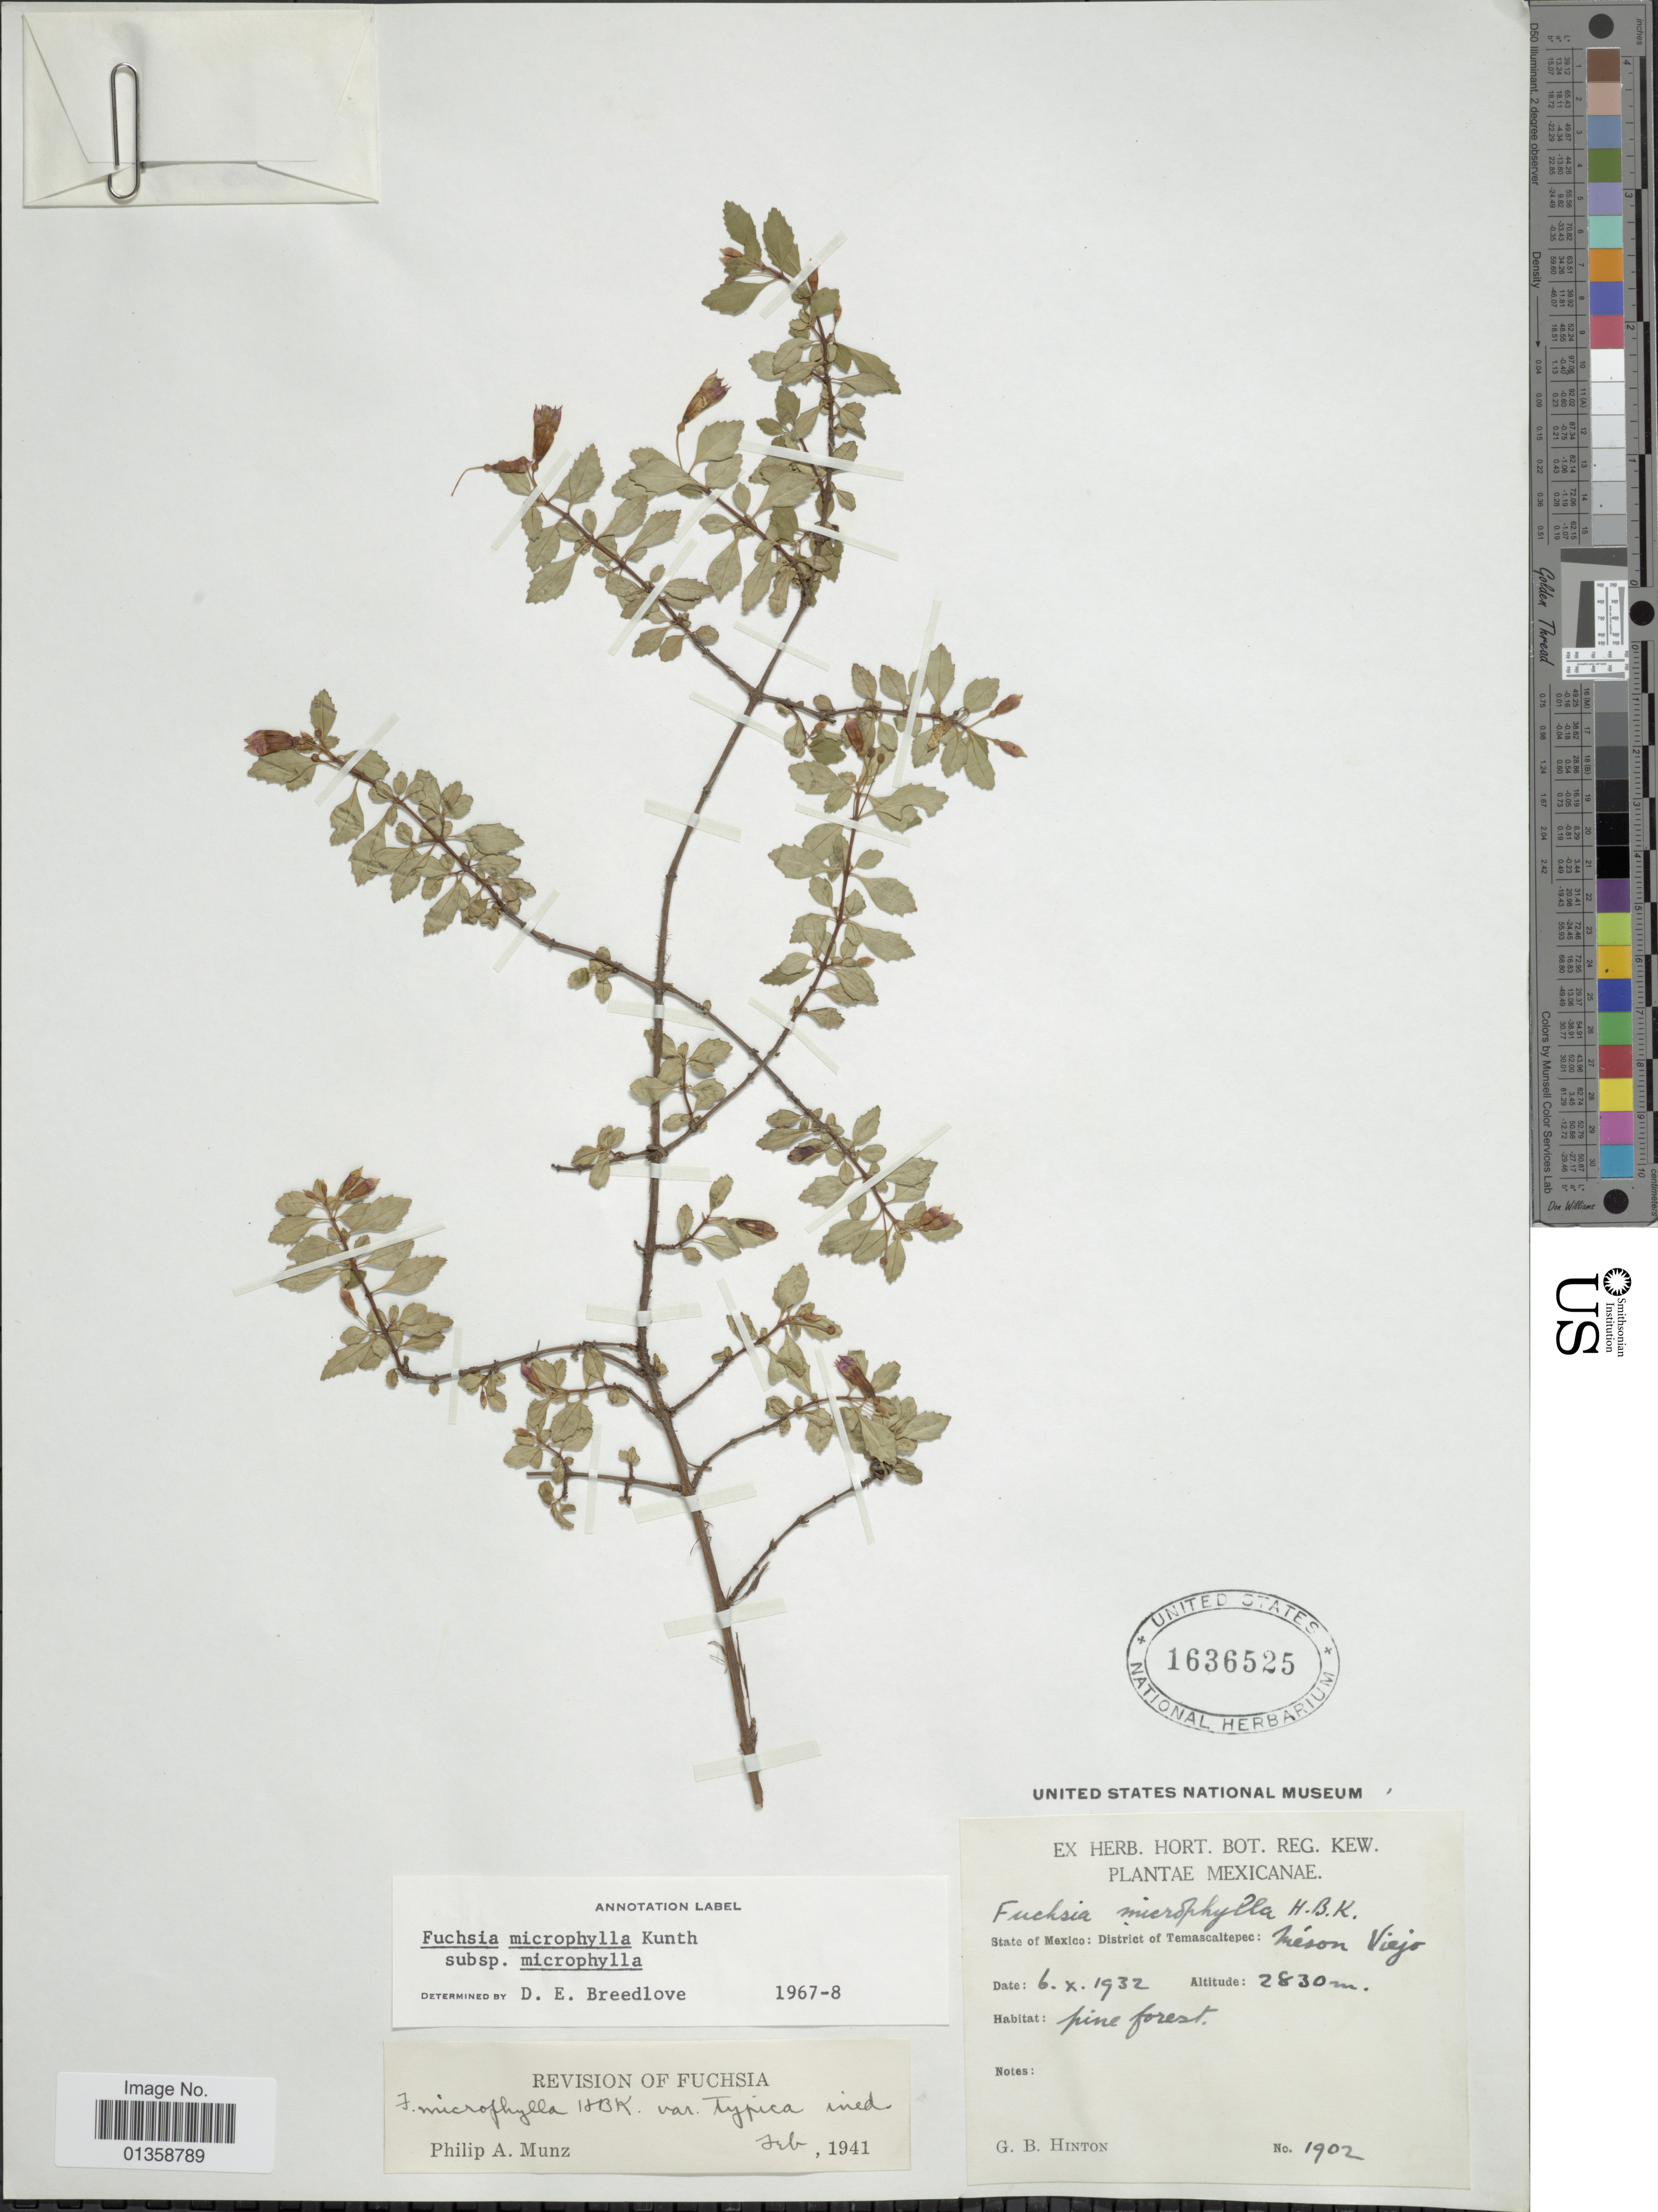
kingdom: Plantae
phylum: Tracheophyta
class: Magnoliopsida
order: Myrtales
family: Onagraceae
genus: Fuchsia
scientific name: Fuchsia microphylla subsp. microphylla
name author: Kunth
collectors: G. B. Hinton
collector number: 1902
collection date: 1932-10-06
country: Mexico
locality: District of Temascaltepec: Méson Viejo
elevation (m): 2830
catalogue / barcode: US 1636525